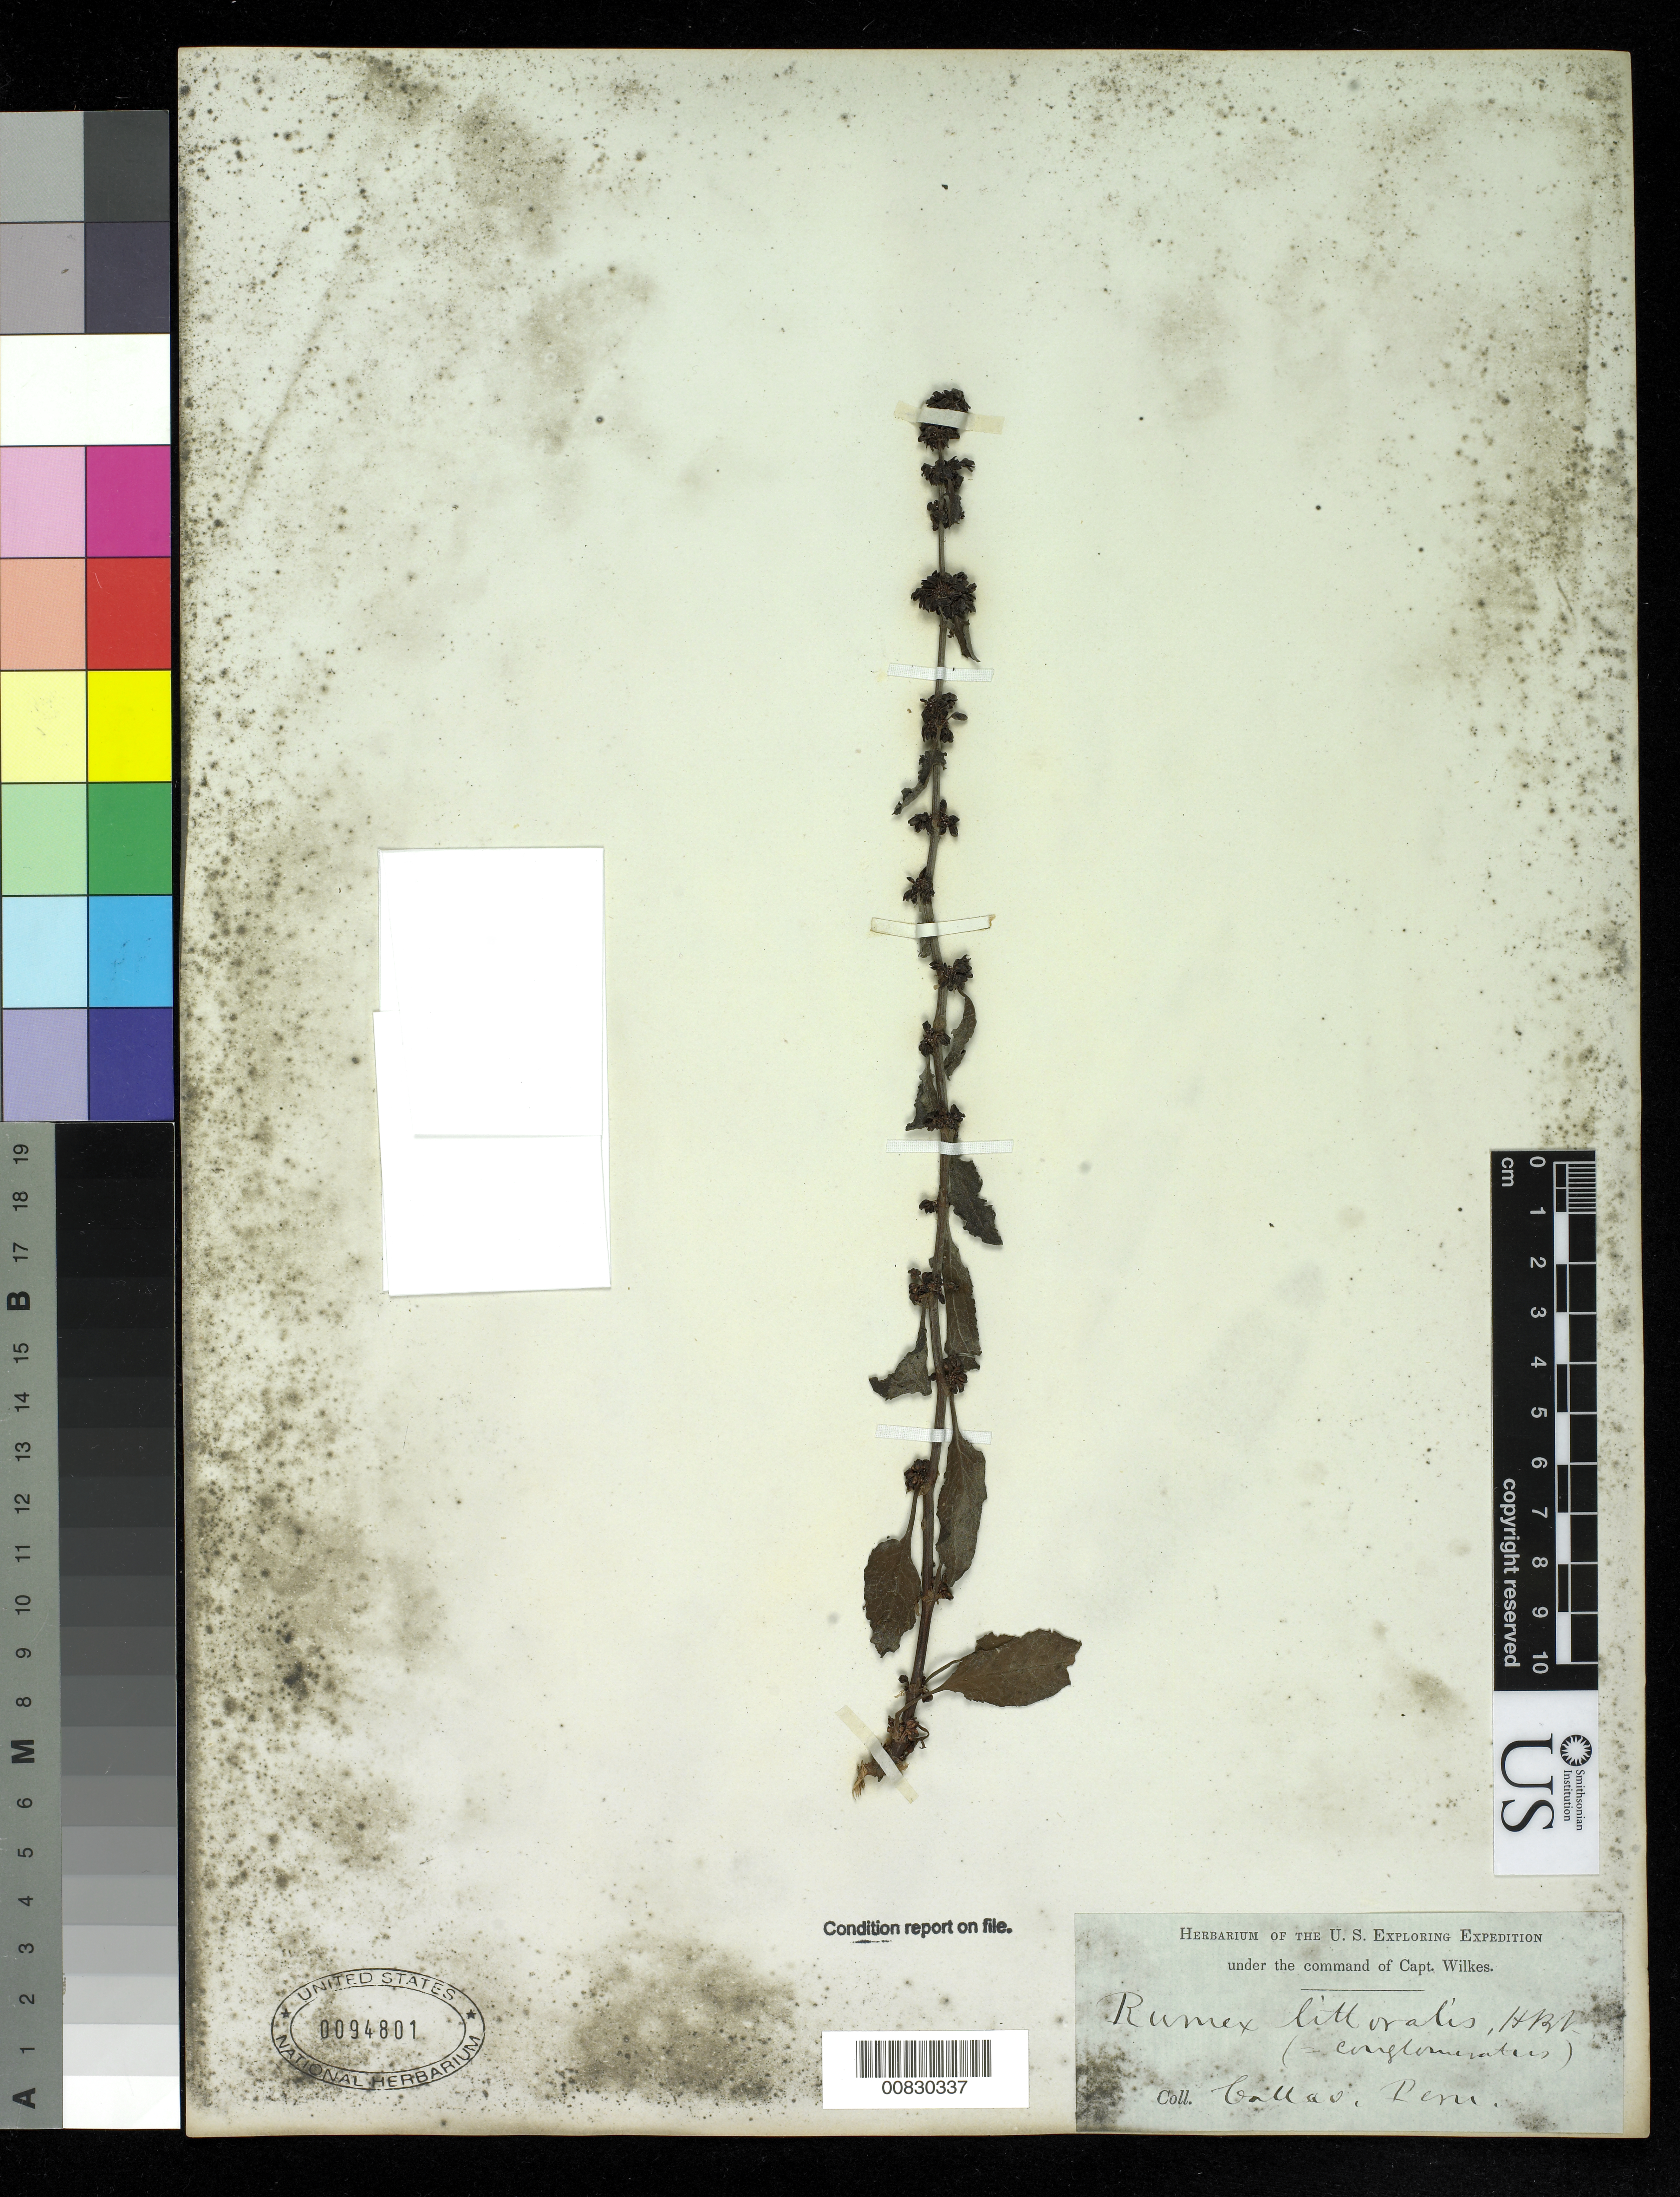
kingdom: Plantae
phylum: Tracheophyta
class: Magnoliopsida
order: Caryophyllales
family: Polygonaceae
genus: Rumex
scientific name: Rumex conglomeratus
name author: Murray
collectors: Wilkes Explor. Exped.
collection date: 1838/1842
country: Peru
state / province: Callao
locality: Callao, Peru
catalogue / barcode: US 94801